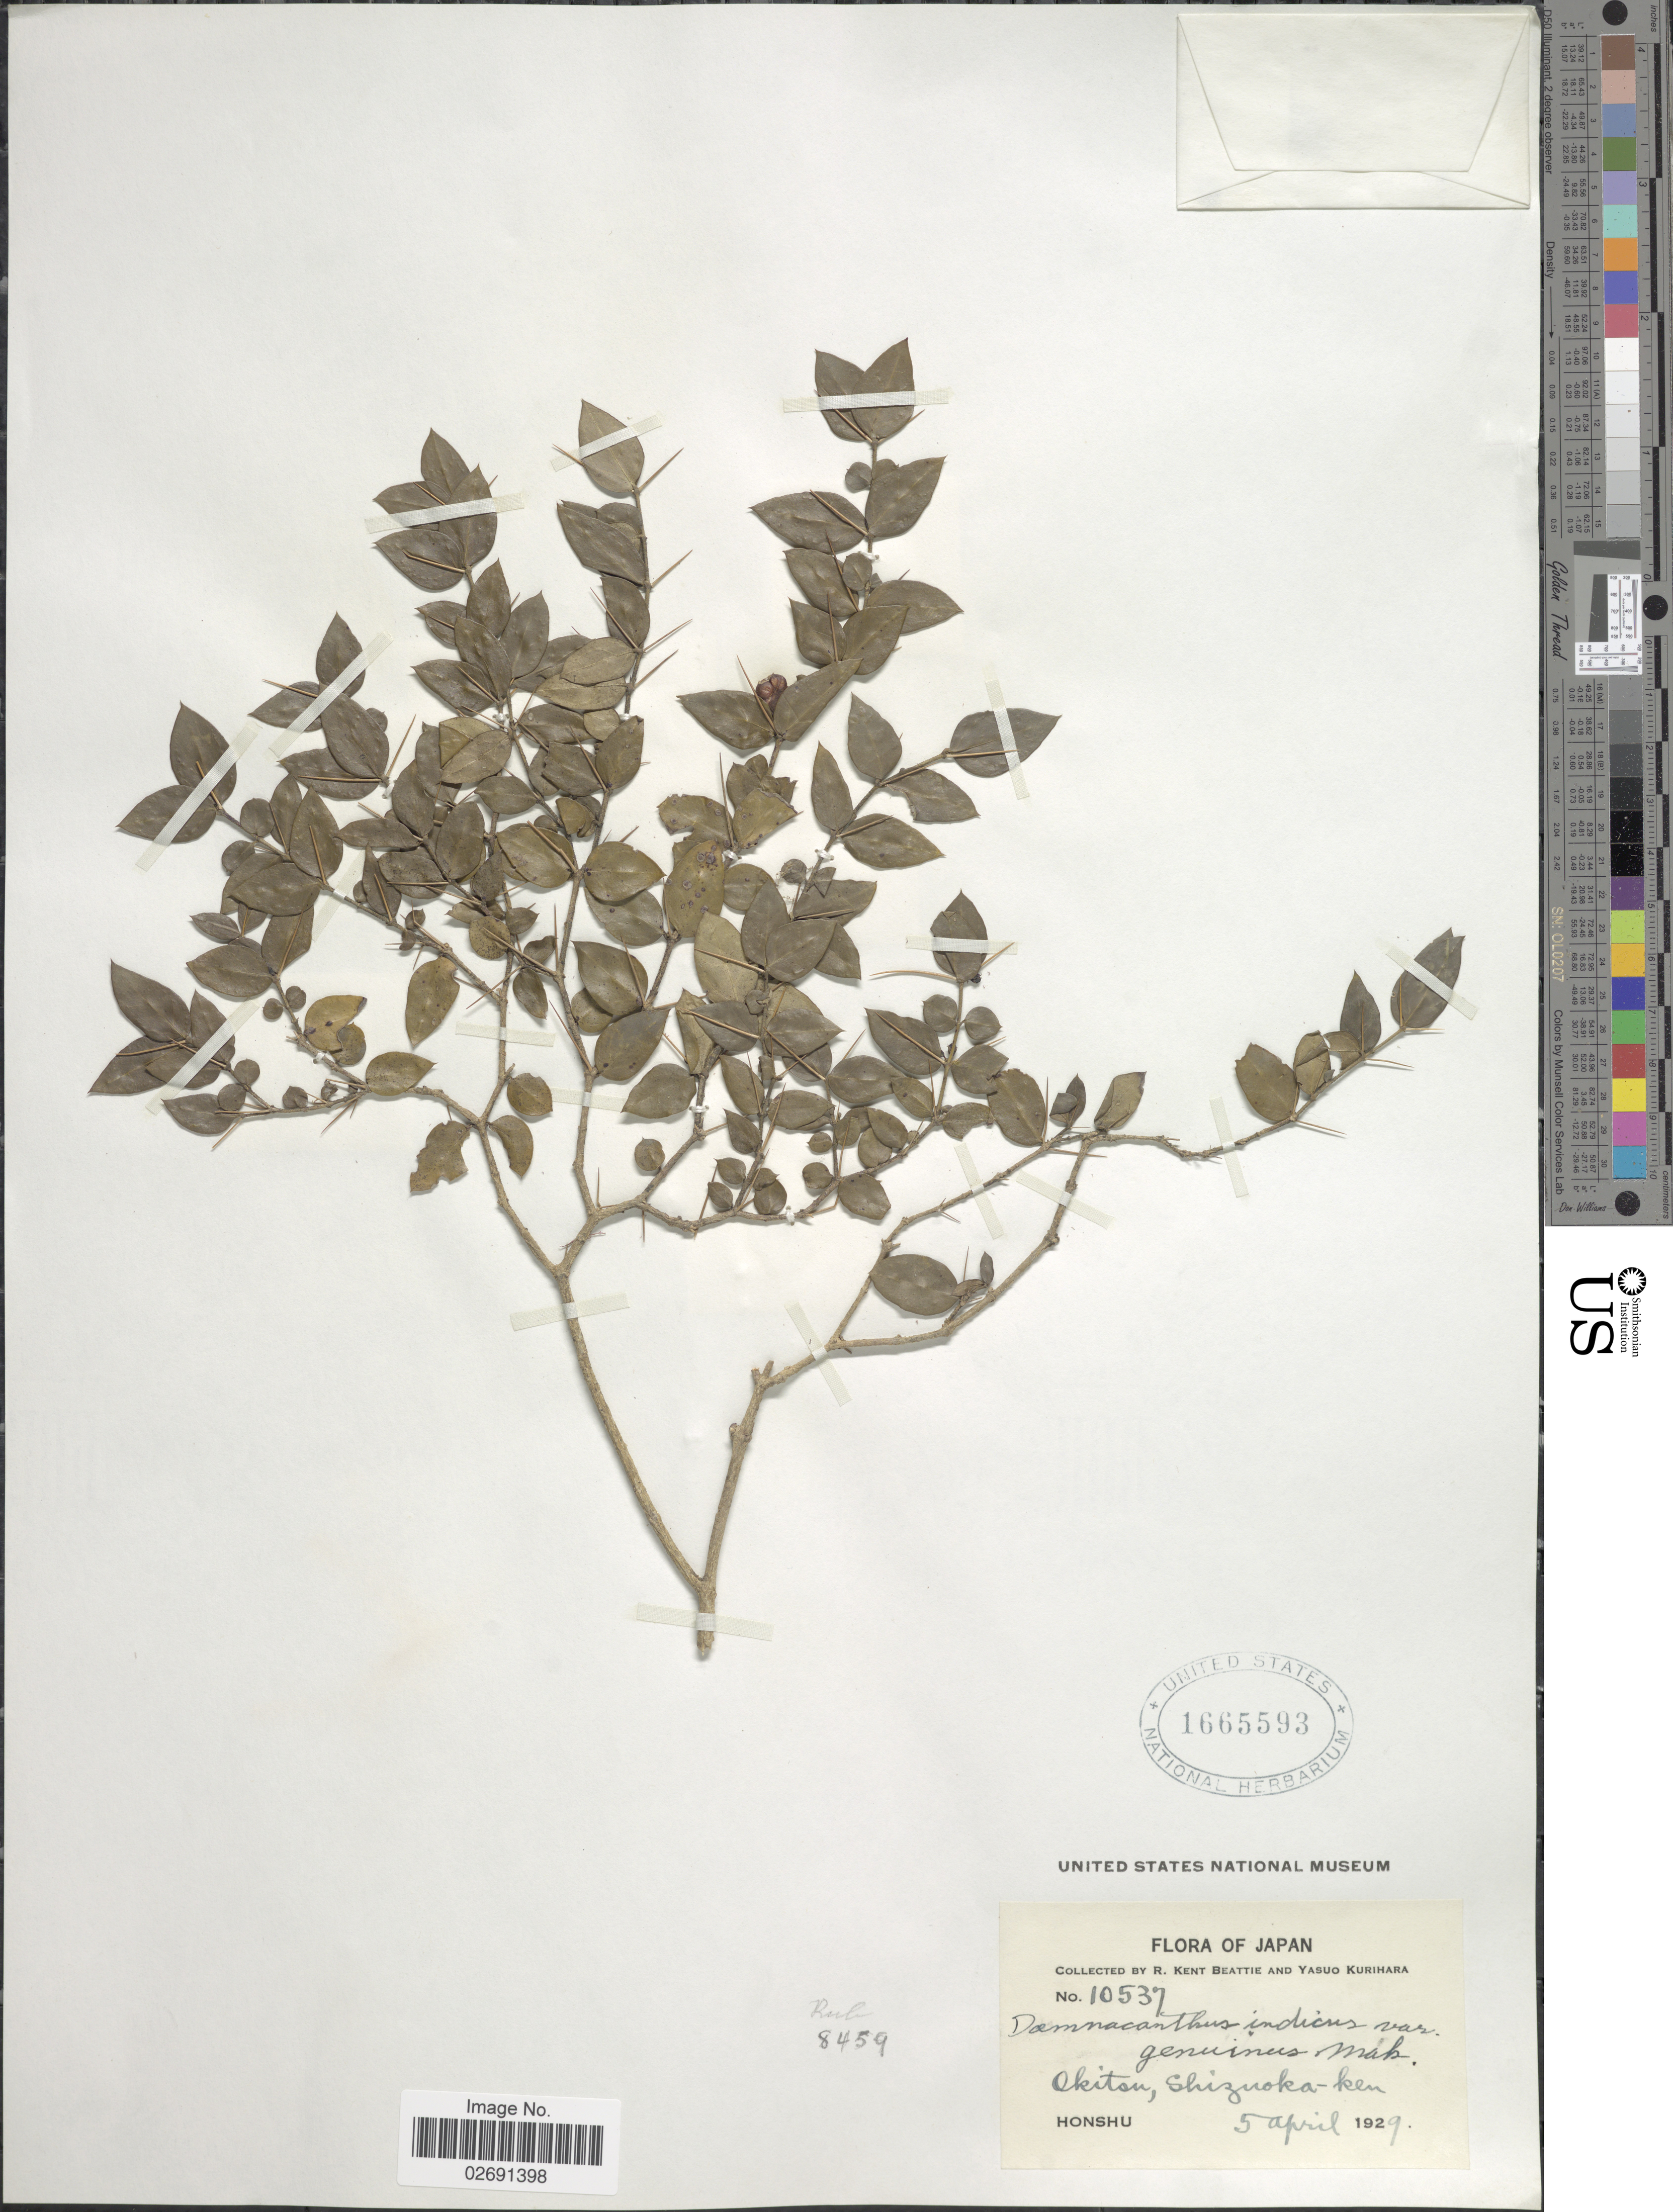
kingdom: Plantae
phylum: Tracheophyta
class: Magnoliopsida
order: Gentianales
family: Rubiaceae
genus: Damnacanthus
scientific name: Damnacanthus indicus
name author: L. f.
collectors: R. K. Beattie & Y. Kurihara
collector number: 10537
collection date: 1929-04-05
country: Japan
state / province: Sizuoka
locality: Okitsu, Shizuoka-ken, Honshu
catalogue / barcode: US 1665593